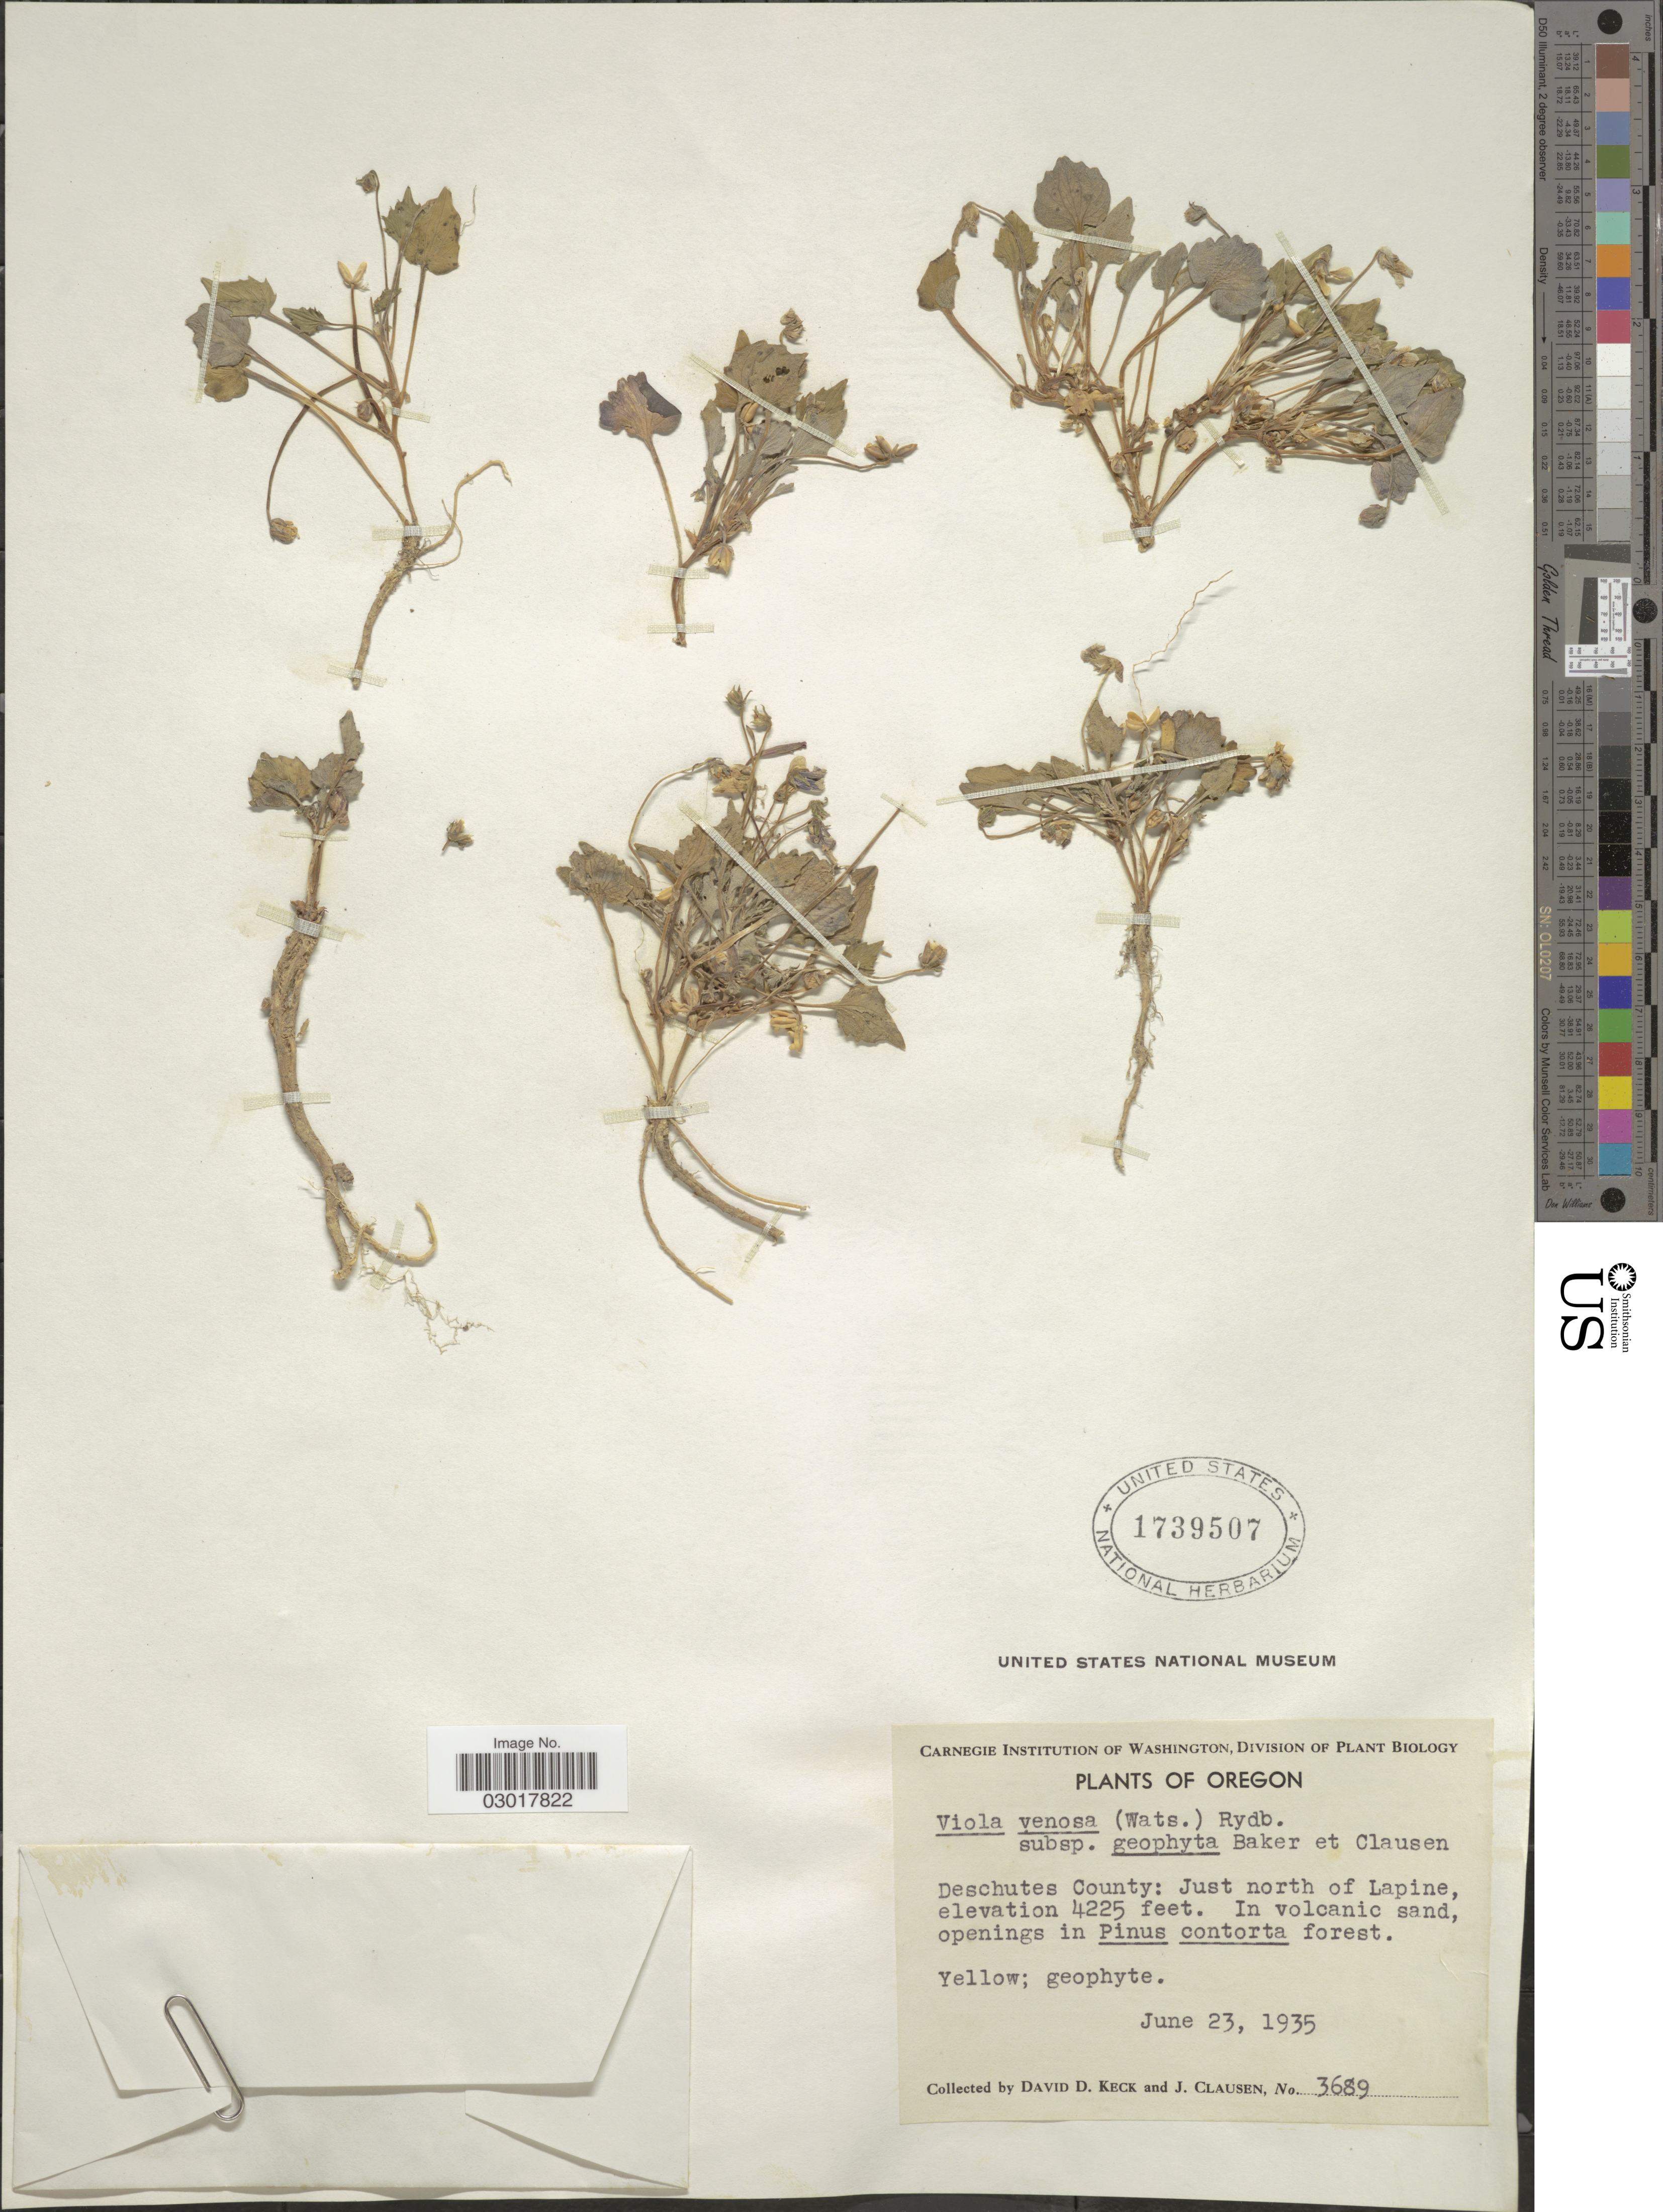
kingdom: Plantae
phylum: Tracheophyta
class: Magnoliopsida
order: Malpighiales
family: Violaceae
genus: Viola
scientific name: Viola venosa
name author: (S. Watson) Rydb.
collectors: D. D. Keck & J. Clausen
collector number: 3689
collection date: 1935-06-23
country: United States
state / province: Oregon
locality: Deschutes County: Just north of Lapine.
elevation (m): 1288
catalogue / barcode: US 1739507